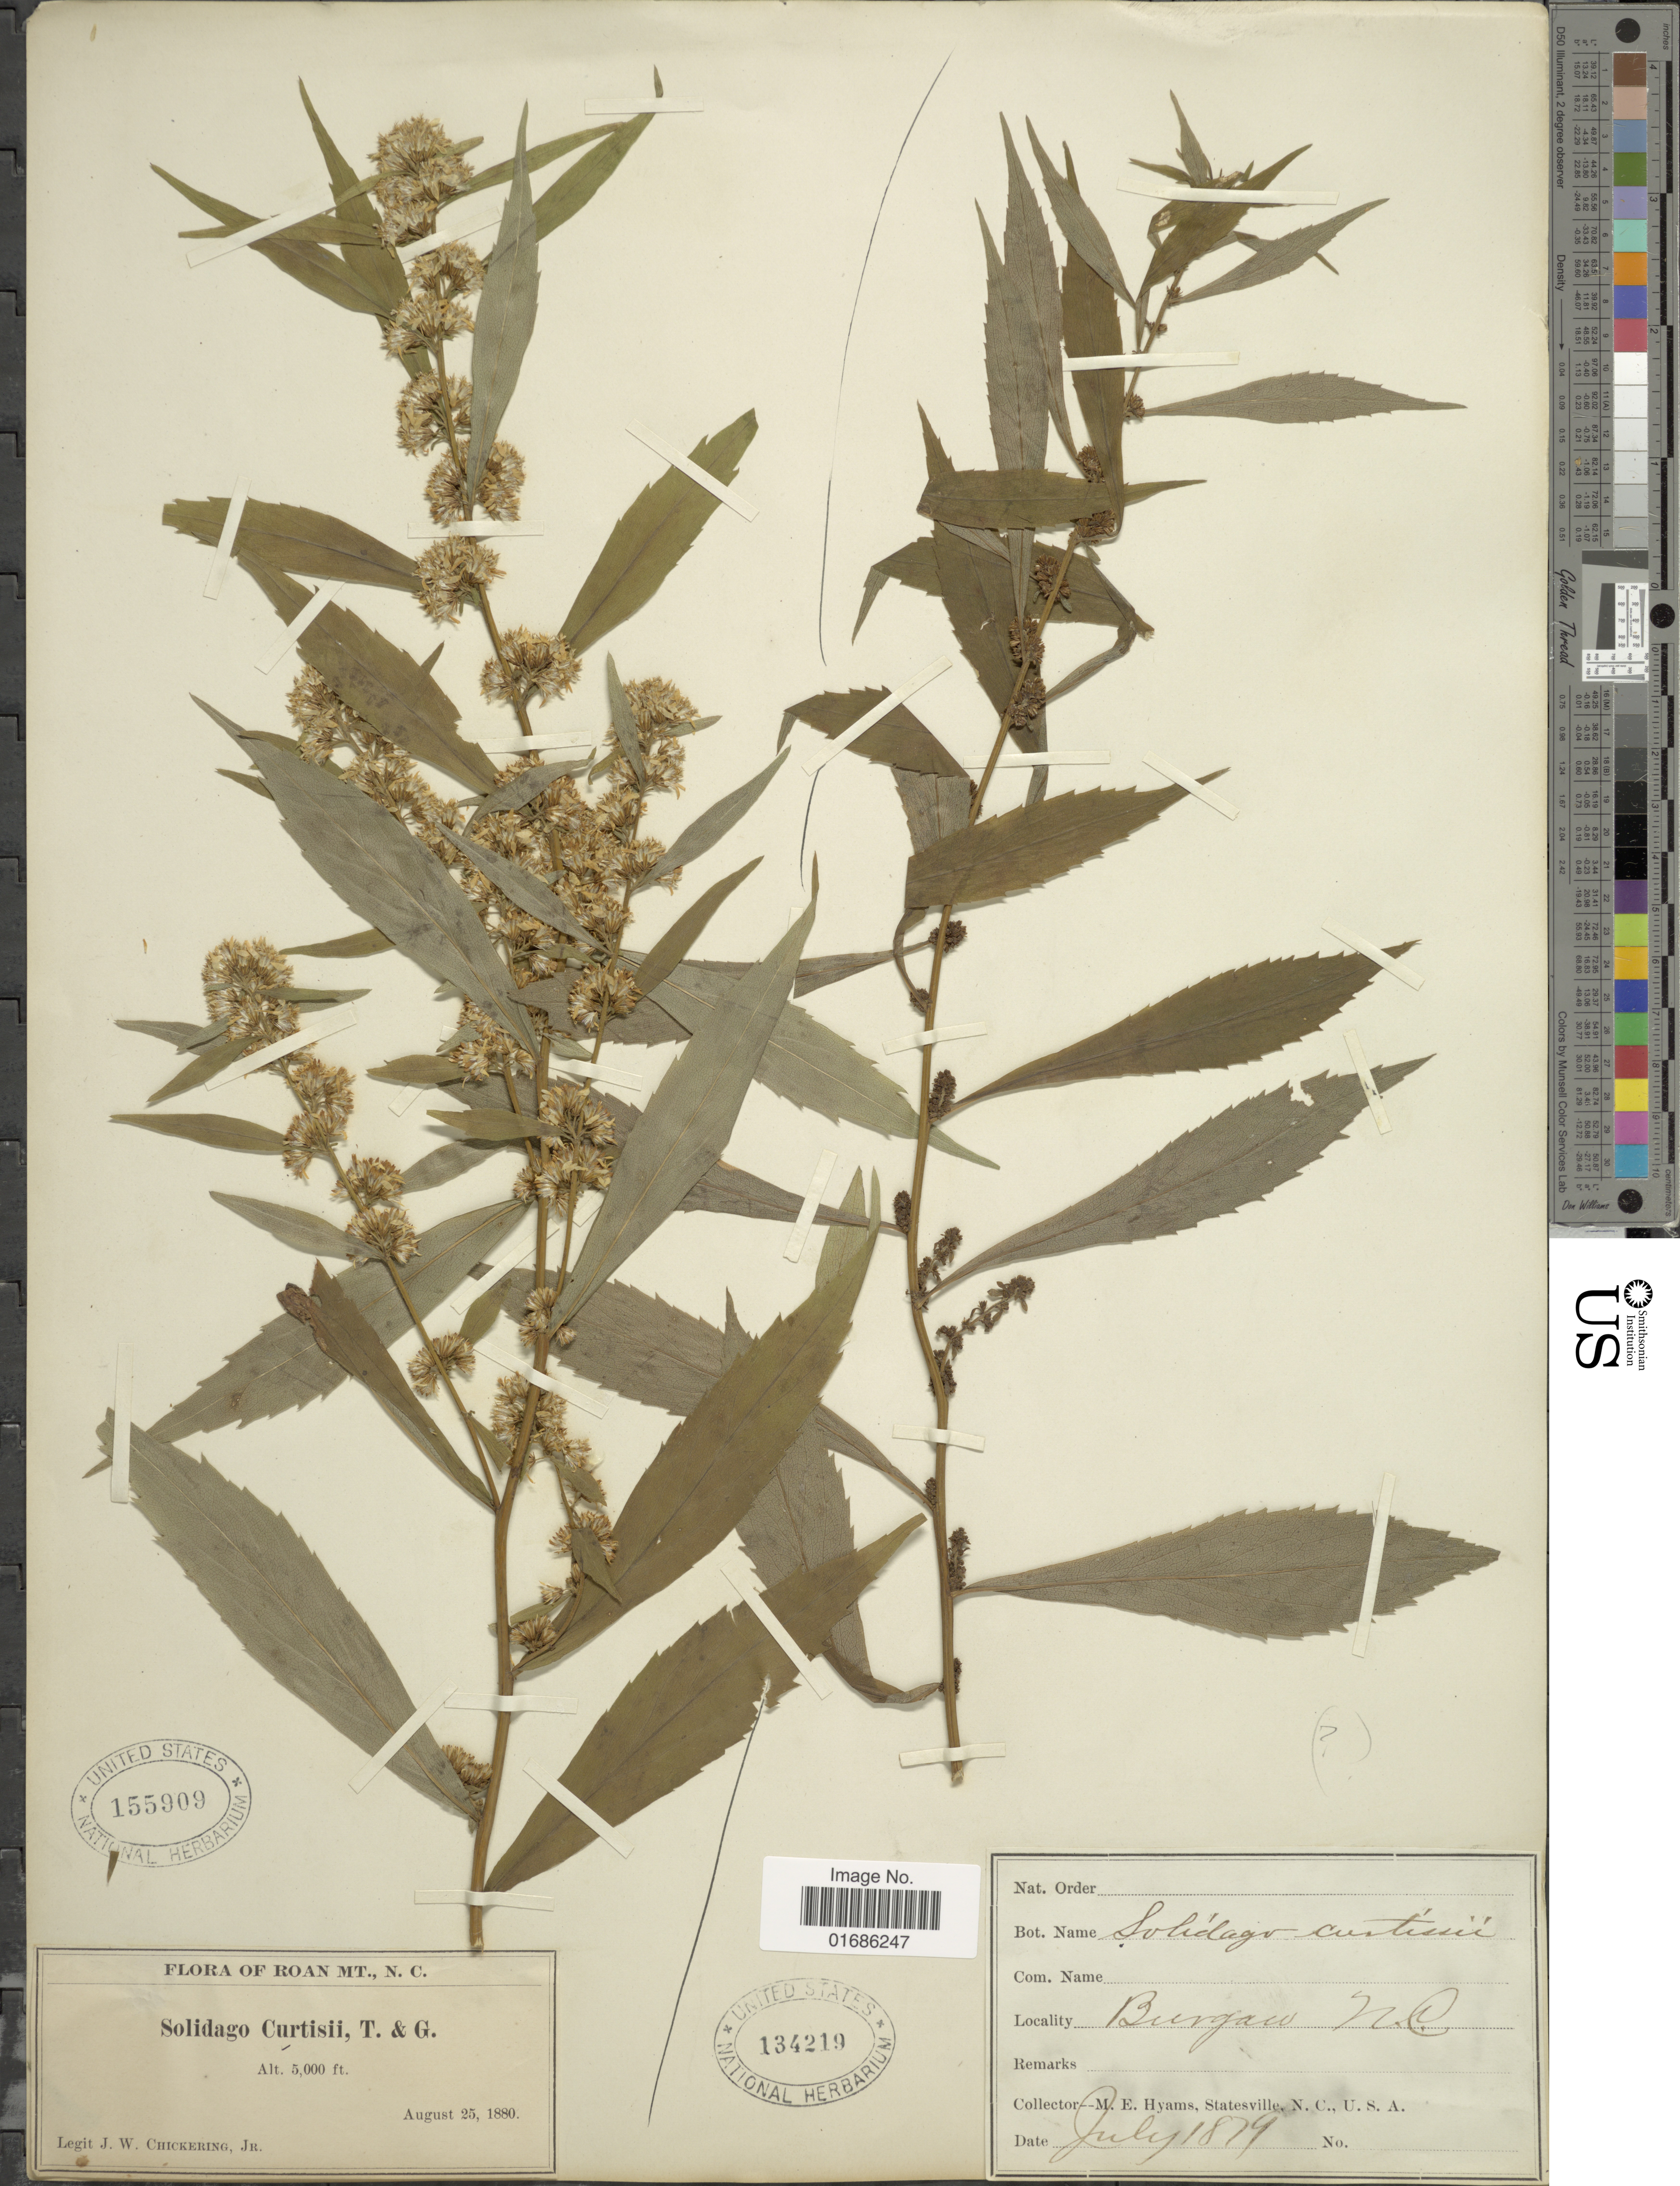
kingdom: Plantae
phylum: Tracheophyta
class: Magnoliopsida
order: Asterales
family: Asteraceae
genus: Solidago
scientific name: Solidago curtisii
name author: Torr. & A. Gray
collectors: J. W. Chickering Jr.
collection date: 1880-08-25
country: United States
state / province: North Carolina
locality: Roan Mt.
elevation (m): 1524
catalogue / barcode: US 155909